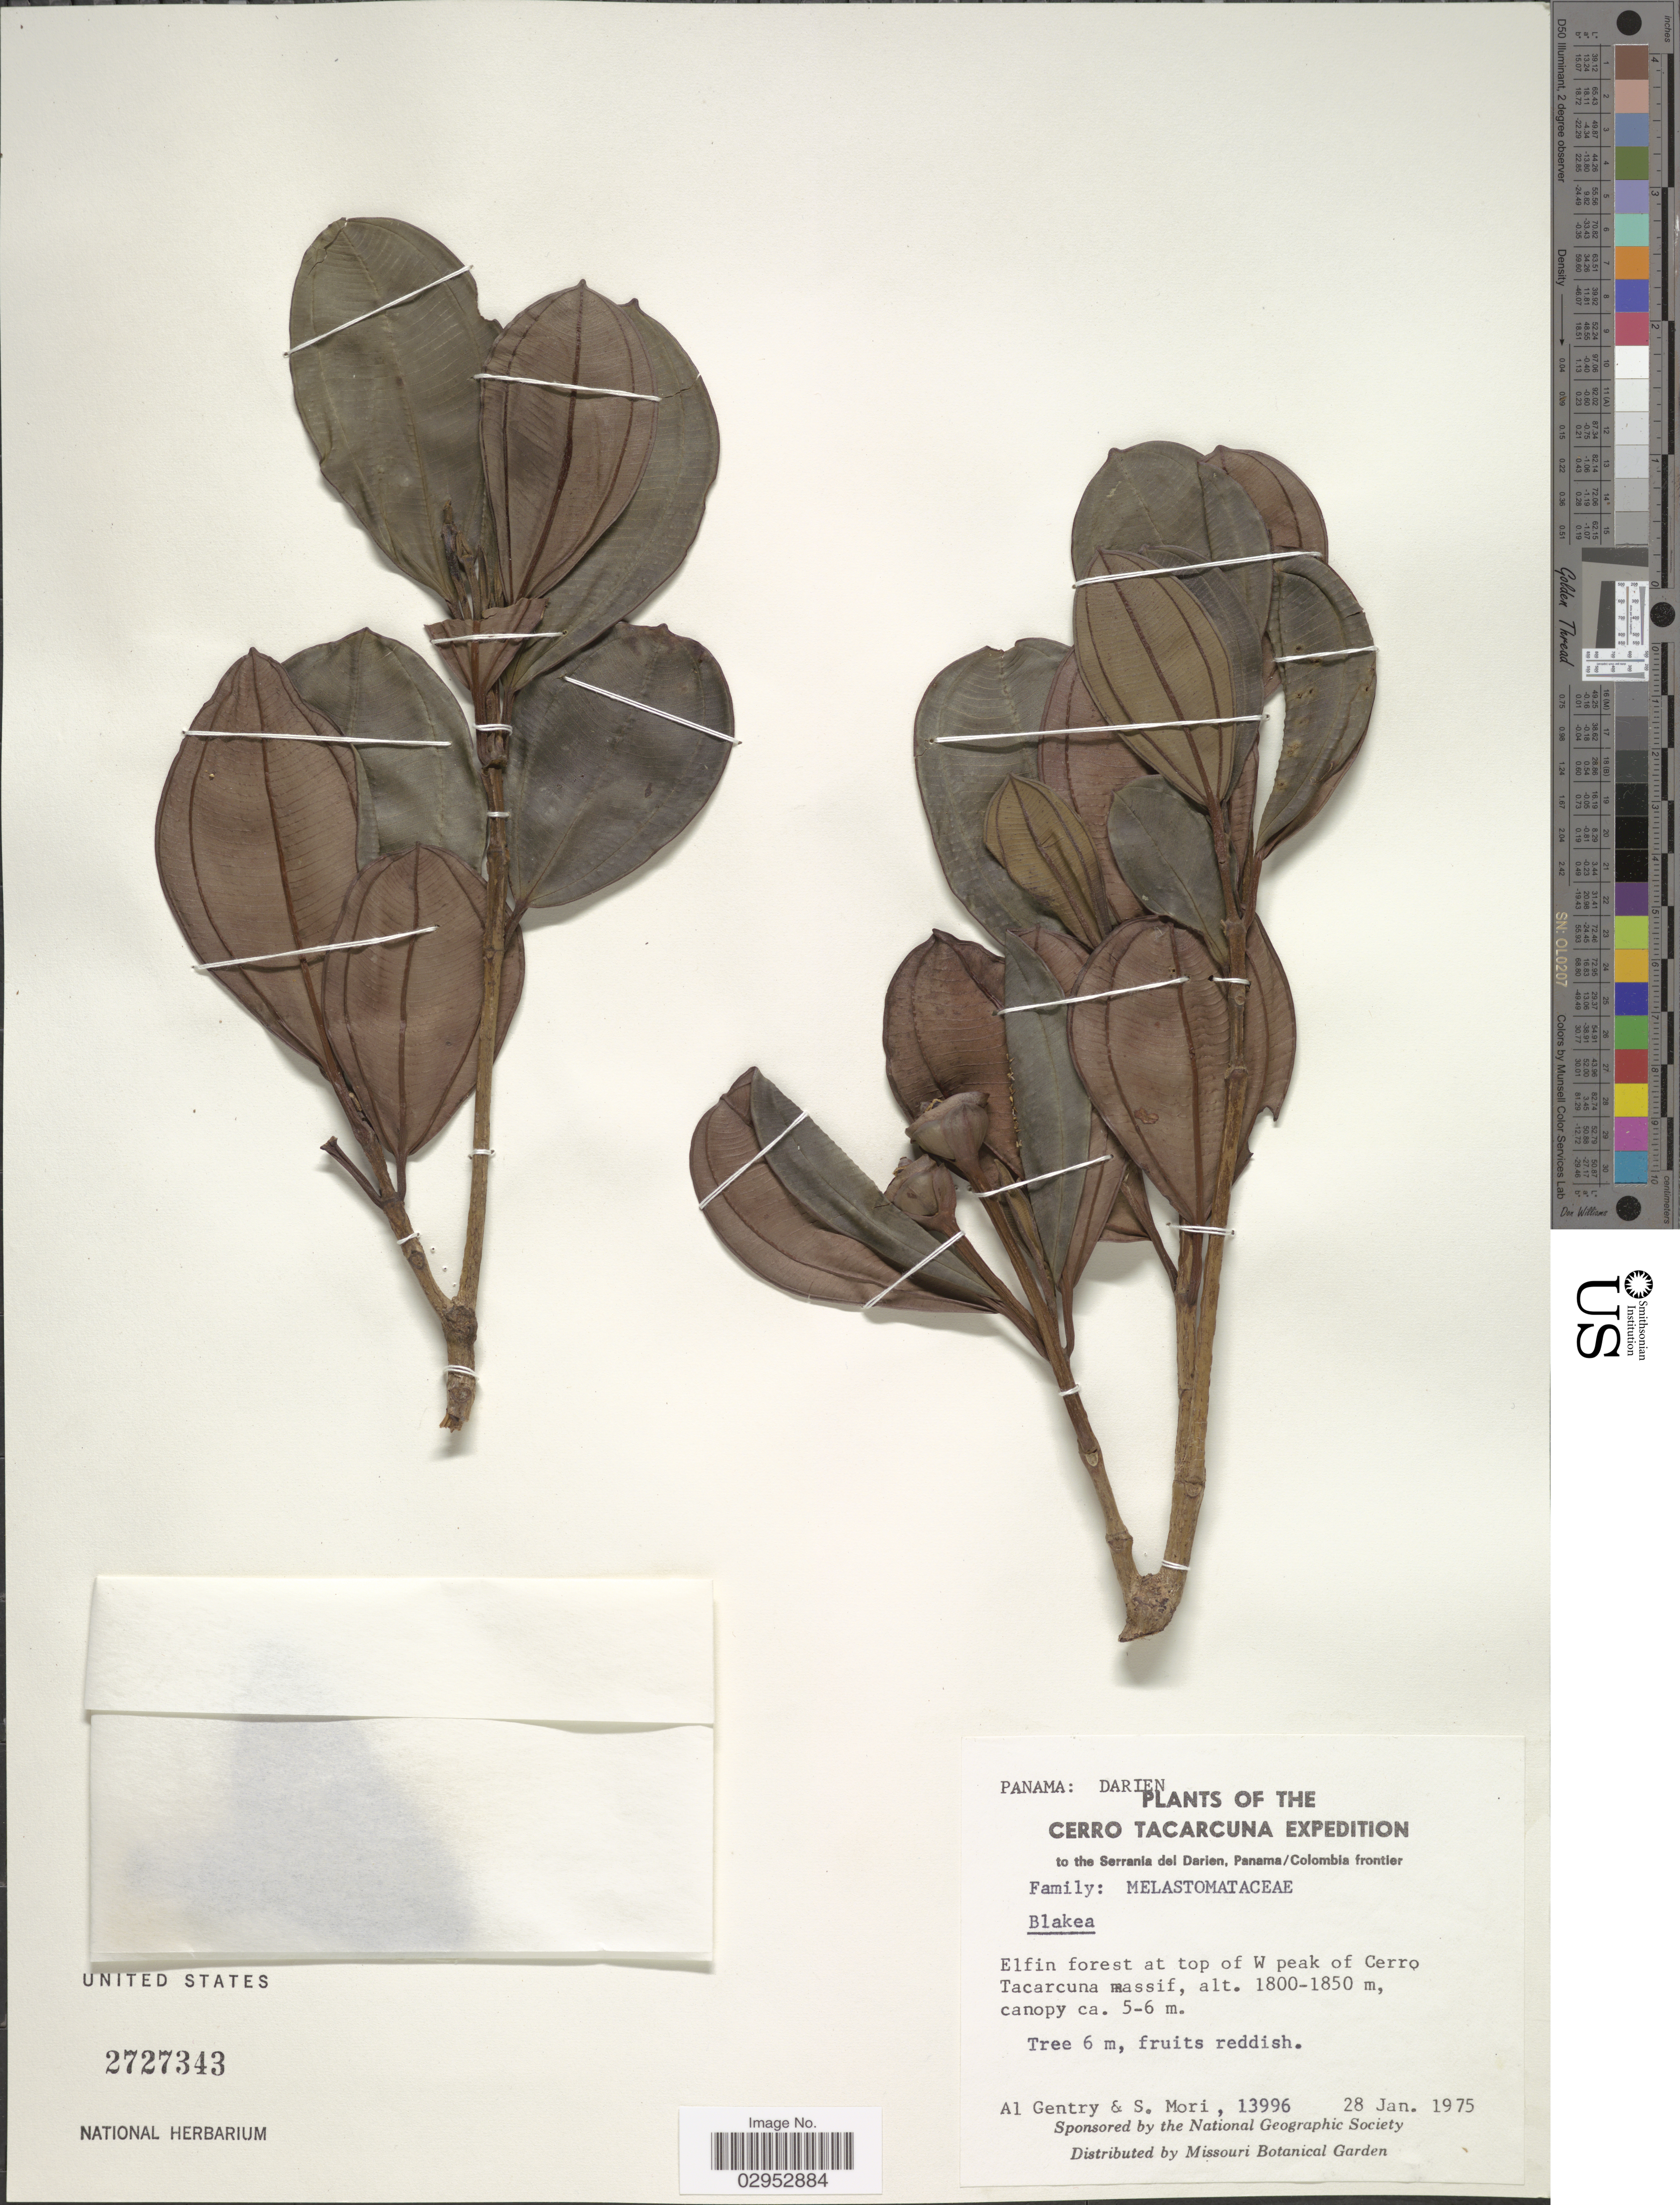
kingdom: Plantae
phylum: Tracheophyta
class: Magnoliopsida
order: Myrtales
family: Melastomataceae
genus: Blakea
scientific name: Blakea sp.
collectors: A. H. Gentry & S. Mori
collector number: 13996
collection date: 1975-01-28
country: Panama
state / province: Darién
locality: Cerro Tacarcuna to the Serrania del Darien, Panama/Colombia frontier. Elfin forest at top of W peak of Cerro Tacarcuna massif.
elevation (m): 1800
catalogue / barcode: US 2727343